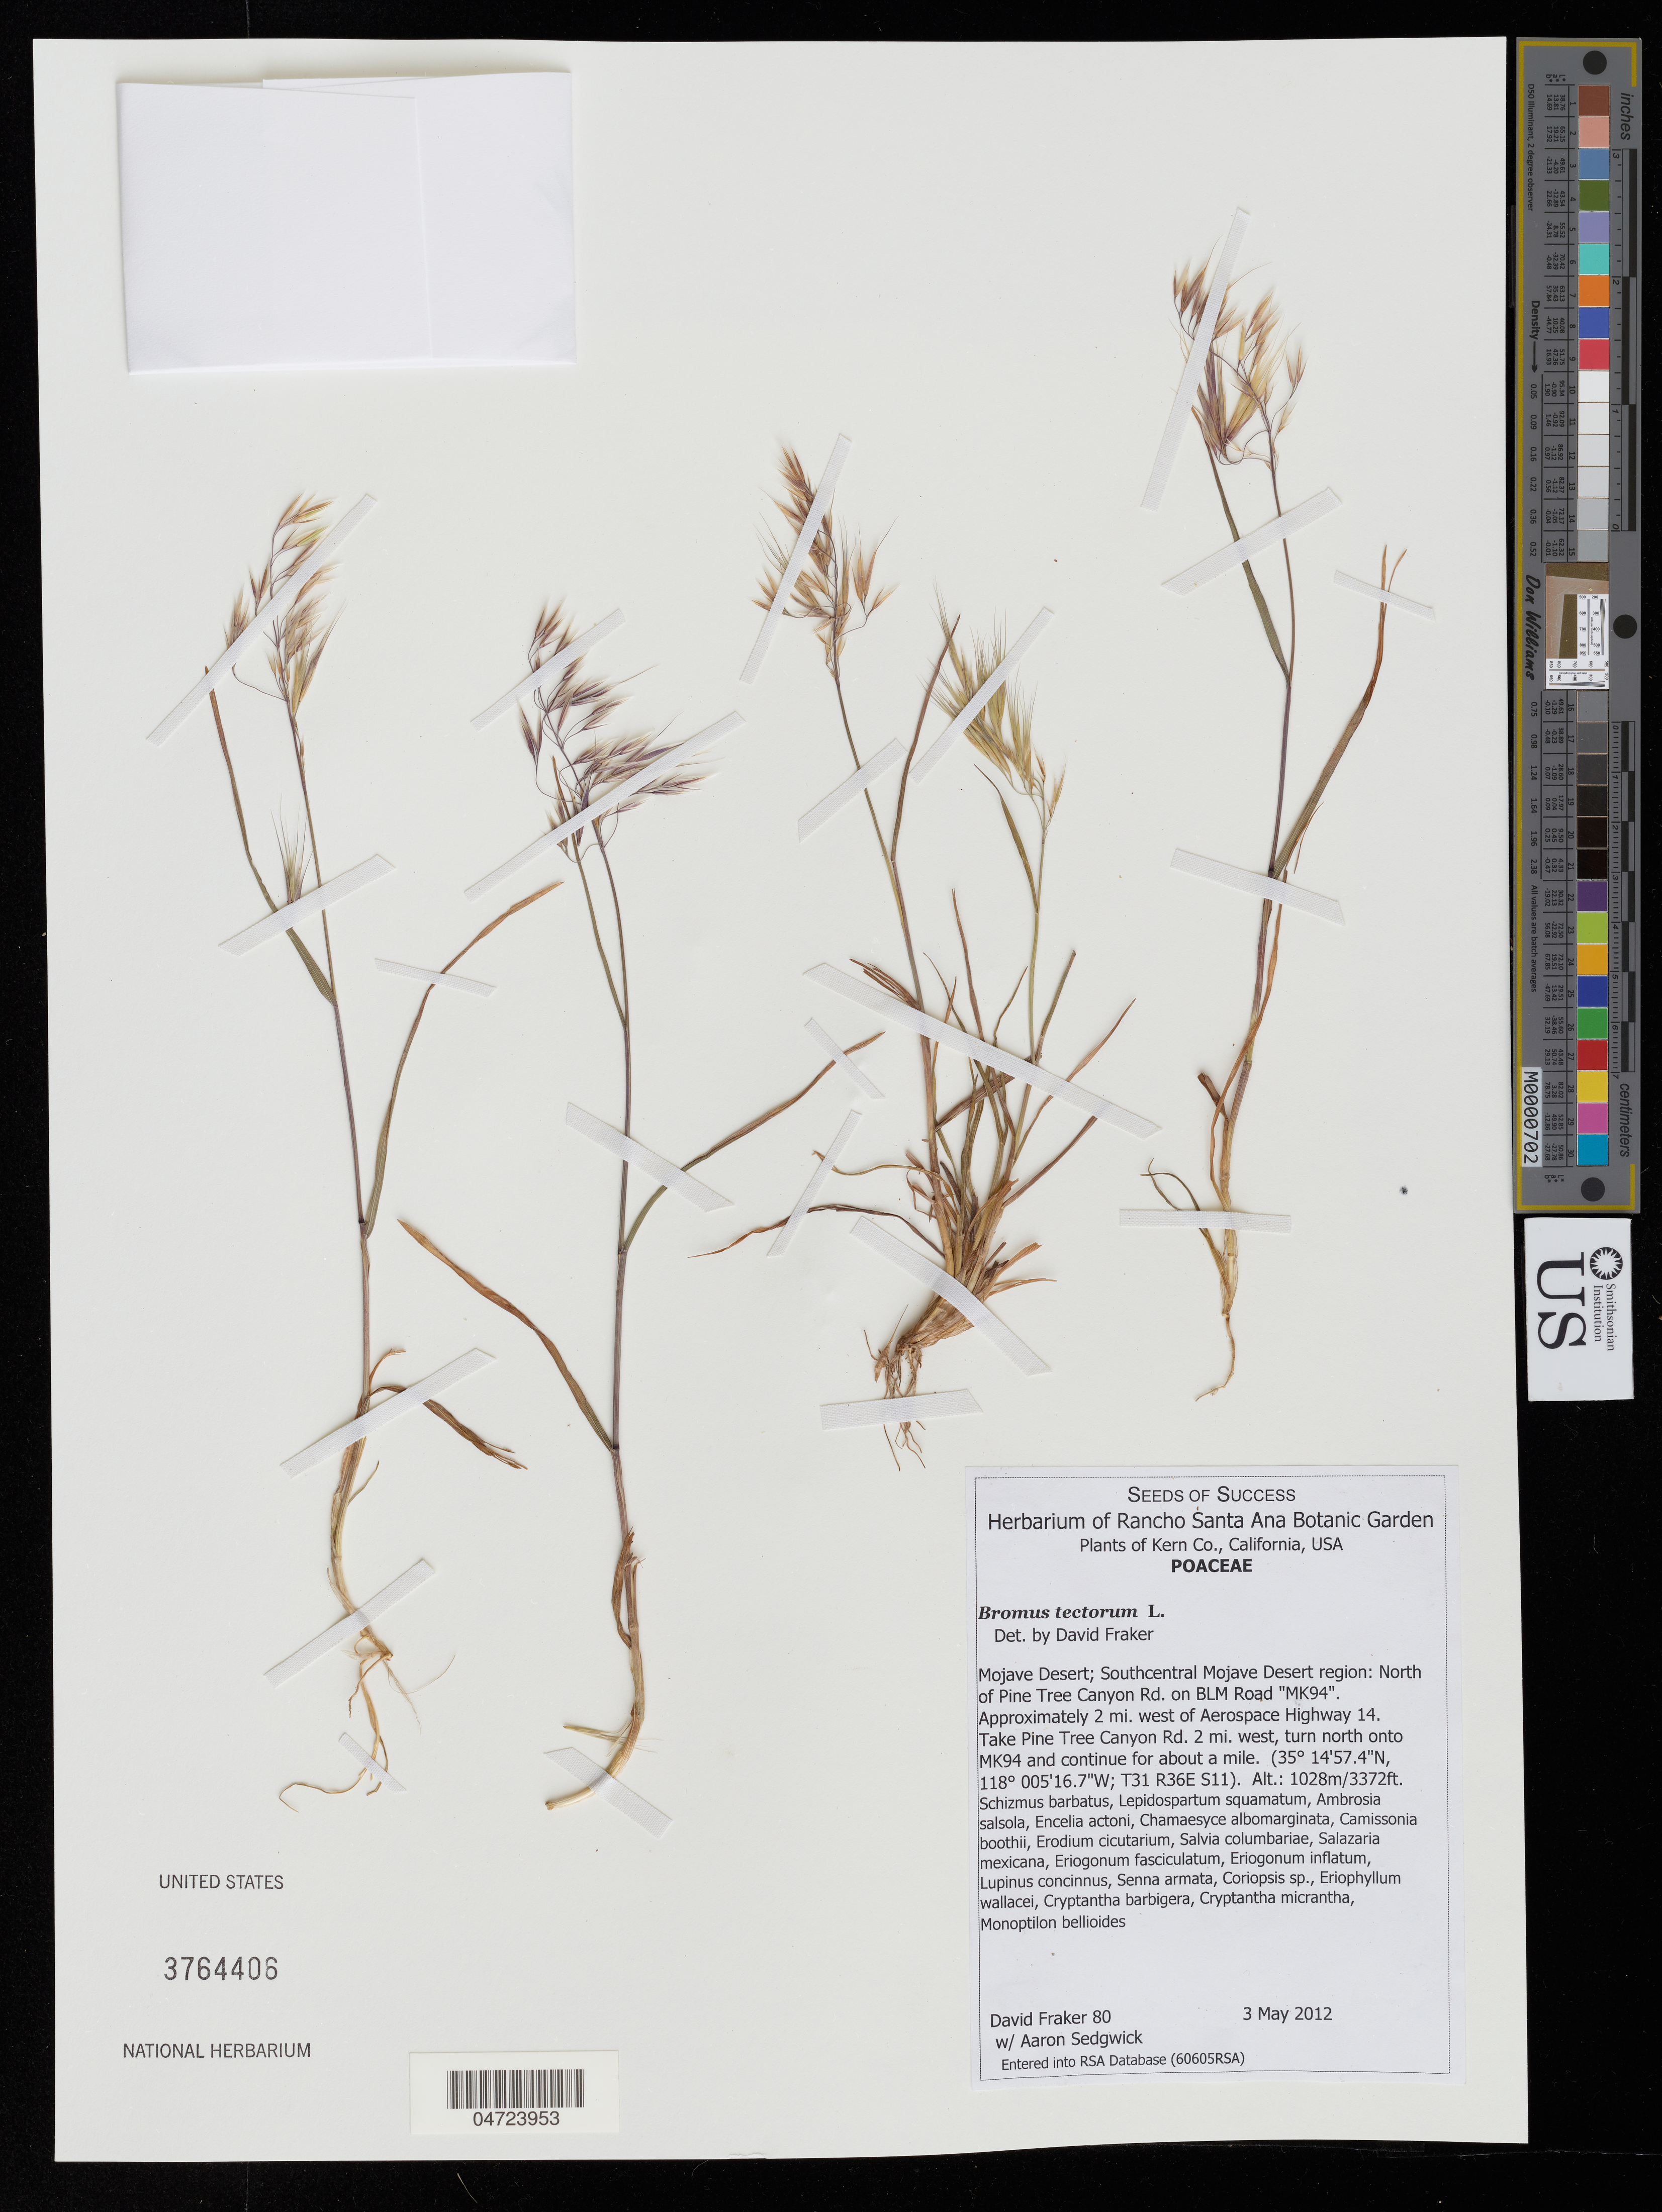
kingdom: Plantae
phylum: Tracheophyta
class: Liliopsida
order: Poales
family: Poaceae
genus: Bromus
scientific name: Bromus tectorum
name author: L.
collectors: D. Fraker & A. Sedgwick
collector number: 80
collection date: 2012-05-03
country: United States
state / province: California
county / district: Kern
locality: Kern Co. Mojave Desert; Southcentral Mojave Desert region: North of Pine Tree Canyon Rd. on BLM Road "MK94". Approximately 2 mi. west of Aerospace Highway 14.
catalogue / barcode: US 3764406